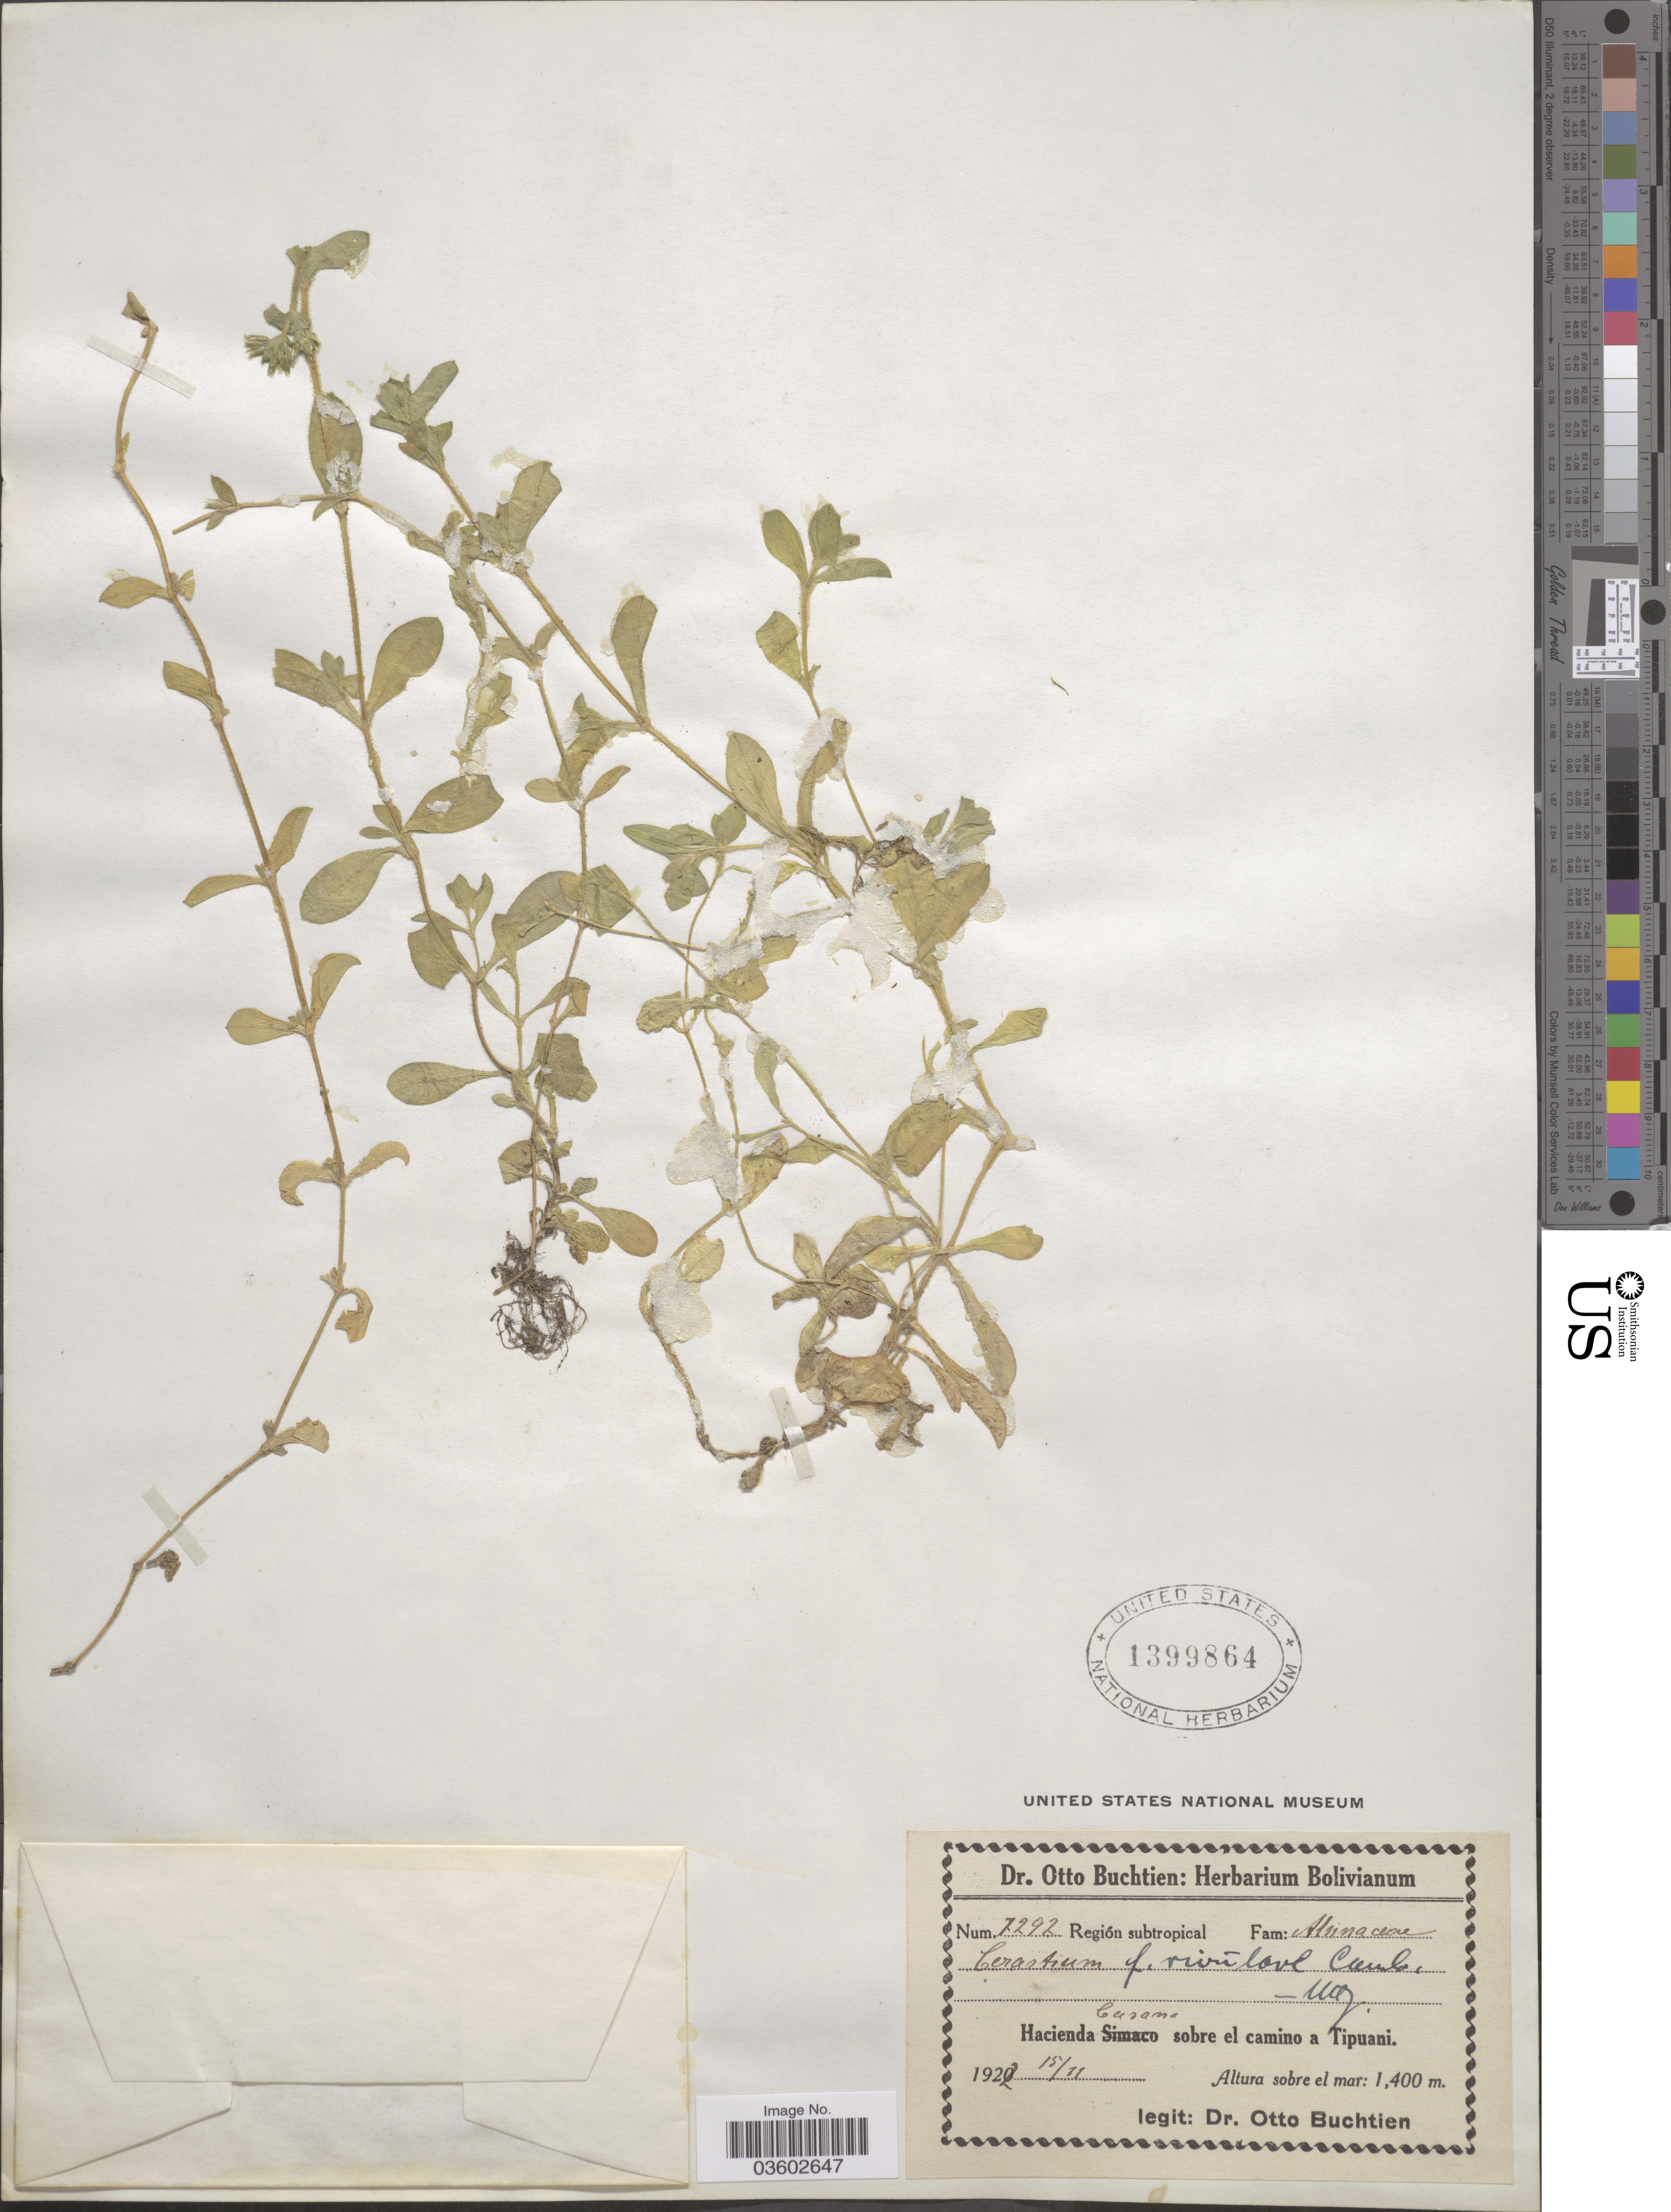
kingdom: Plantae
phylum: Tracheophyta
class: Magnoliopsida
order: Caryophyllales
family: Caryophyllaceae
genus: Cerastium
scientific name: Cerastium rivulare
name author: Cambess.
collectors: O. Buchtien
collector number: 7292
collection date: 1922-11-15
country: Bolivia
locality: Región subtropical. Hacienda Casana sobre el camino a Tipuani.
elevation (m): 1400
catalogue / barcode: US 1399864